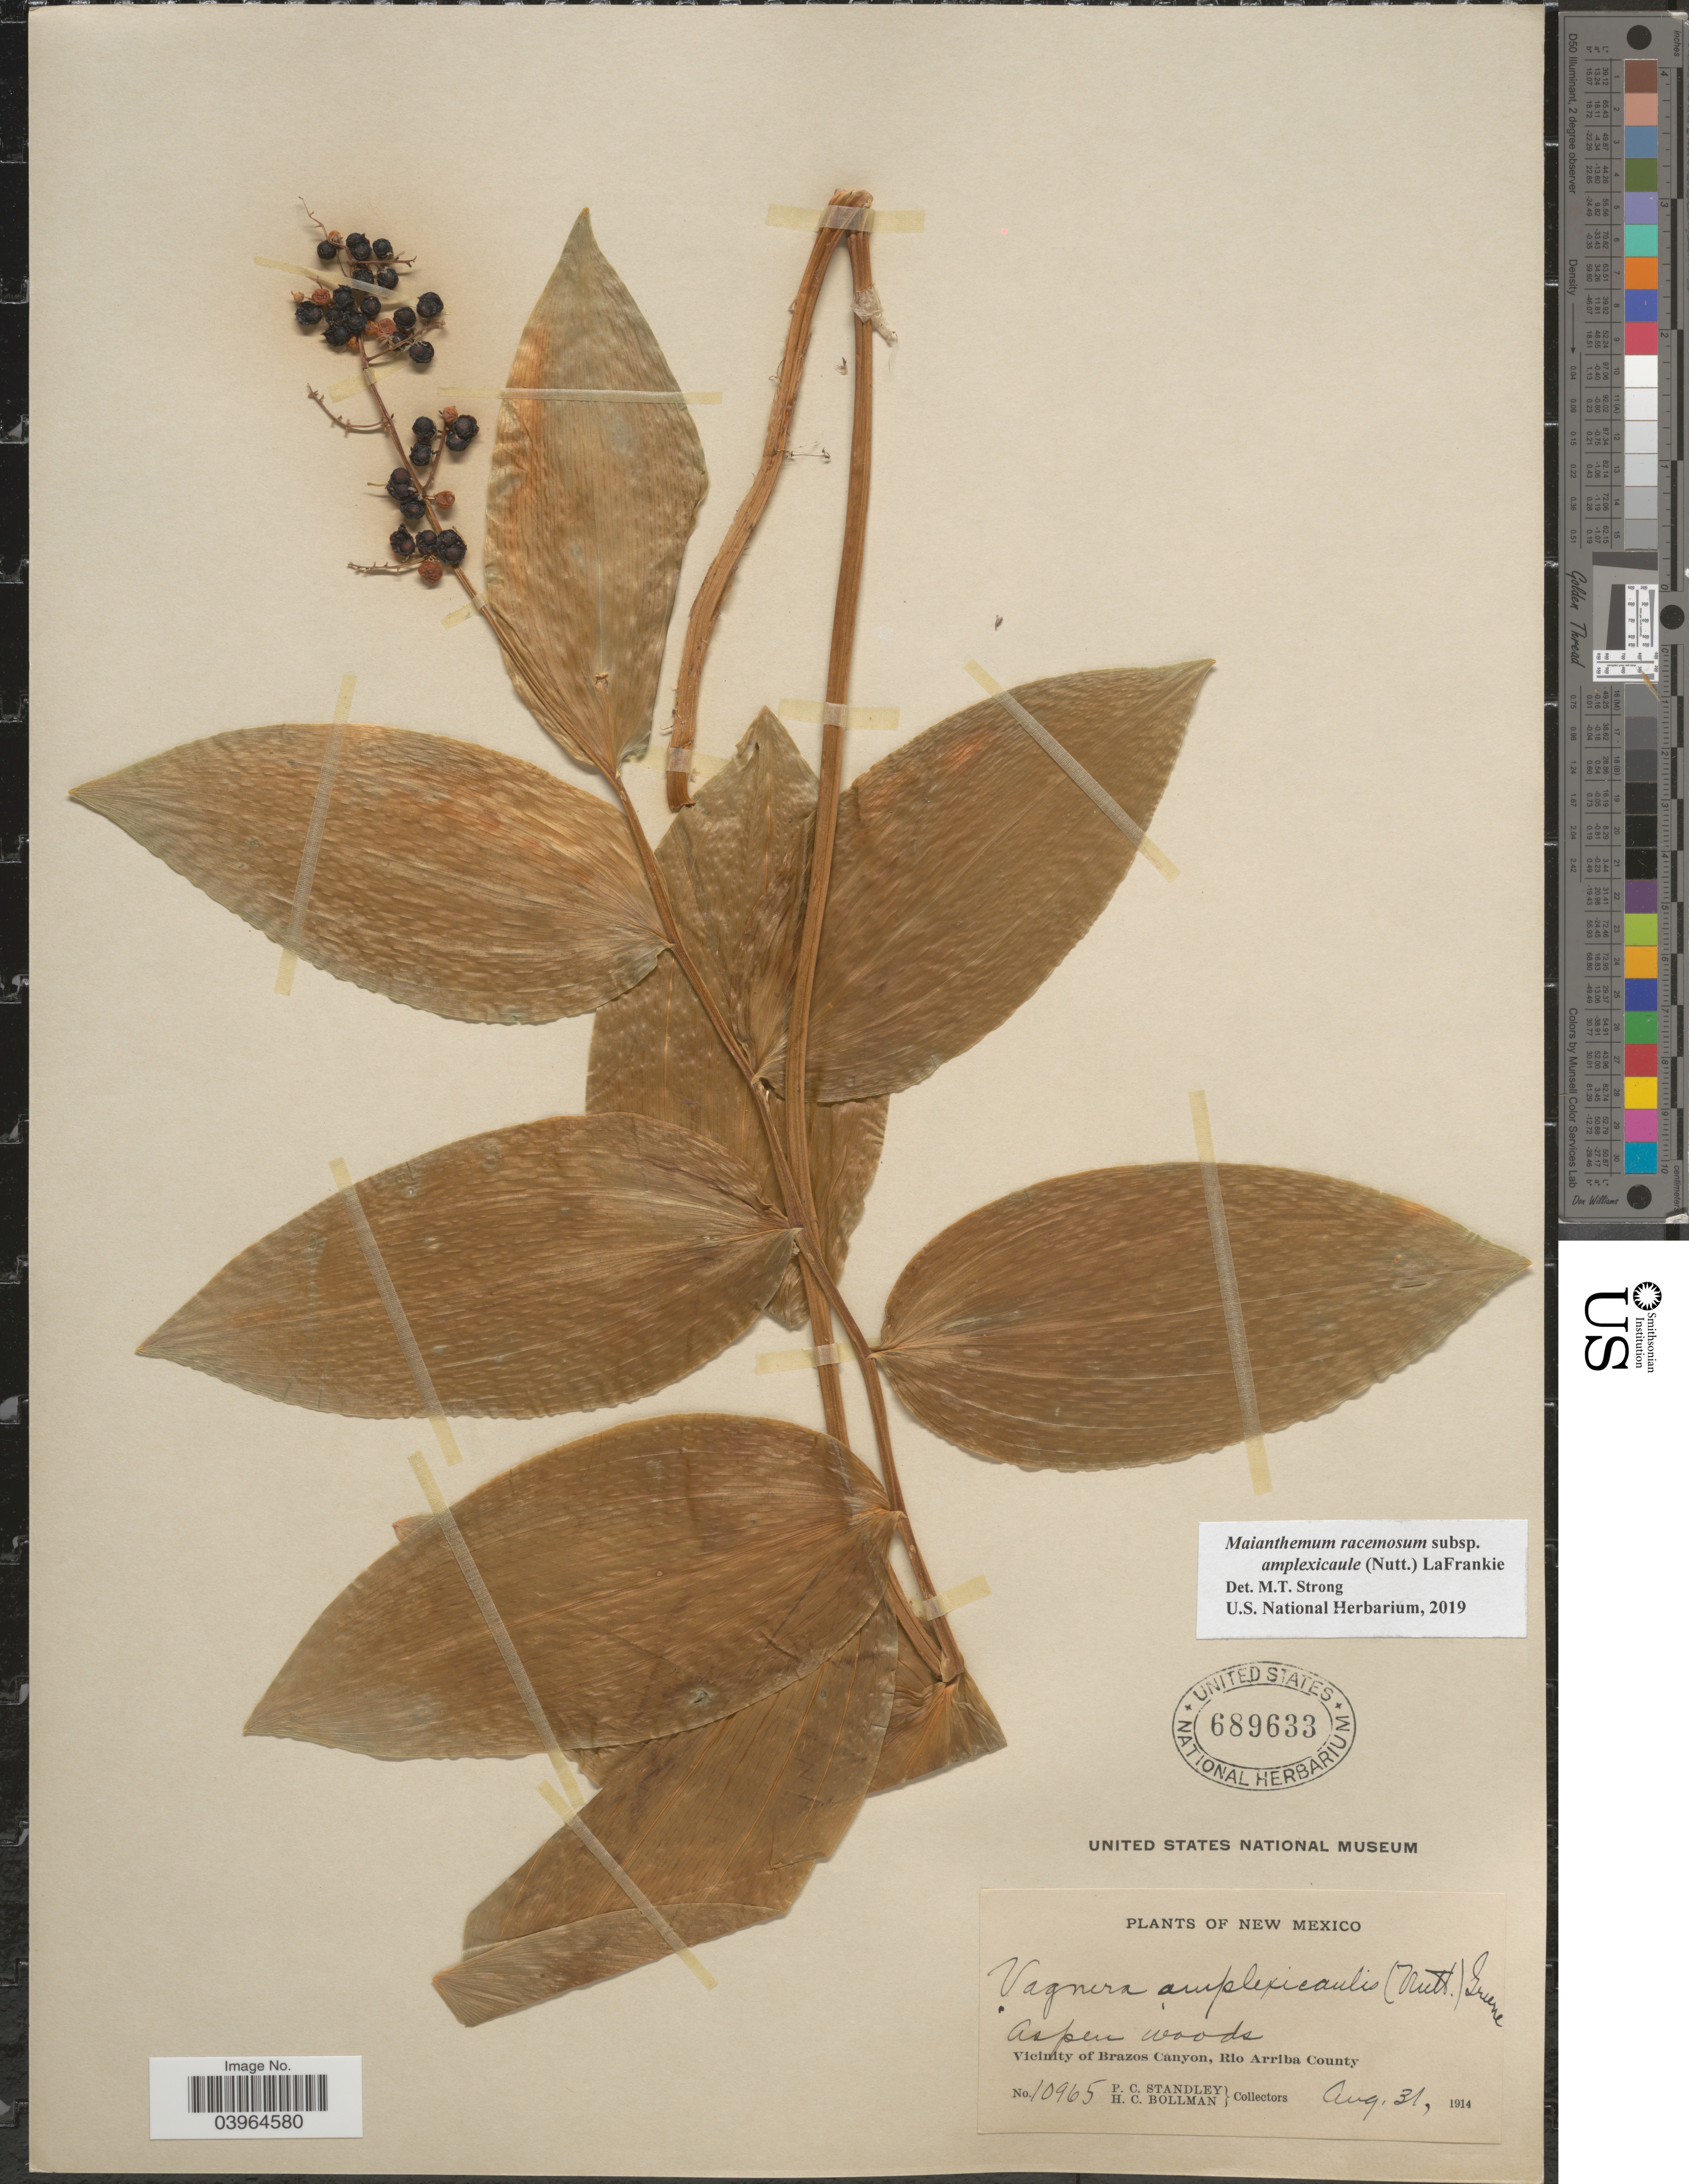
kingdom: Plantae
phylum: Tracheophyta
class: Liliopsida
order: Asparagales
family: Asparagaceae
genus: Maianthemum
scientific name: Maianthemum racemosum subsp. amplexicaule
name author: (Nutt.) LaFrankie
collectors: P. C. Standley & H. C. Bollman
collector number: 10965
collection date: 1914-08-31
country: United States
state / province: New Mexico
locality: Vicinity of Brazos Canyon, Rio Arriba County.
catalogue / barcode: US 689633